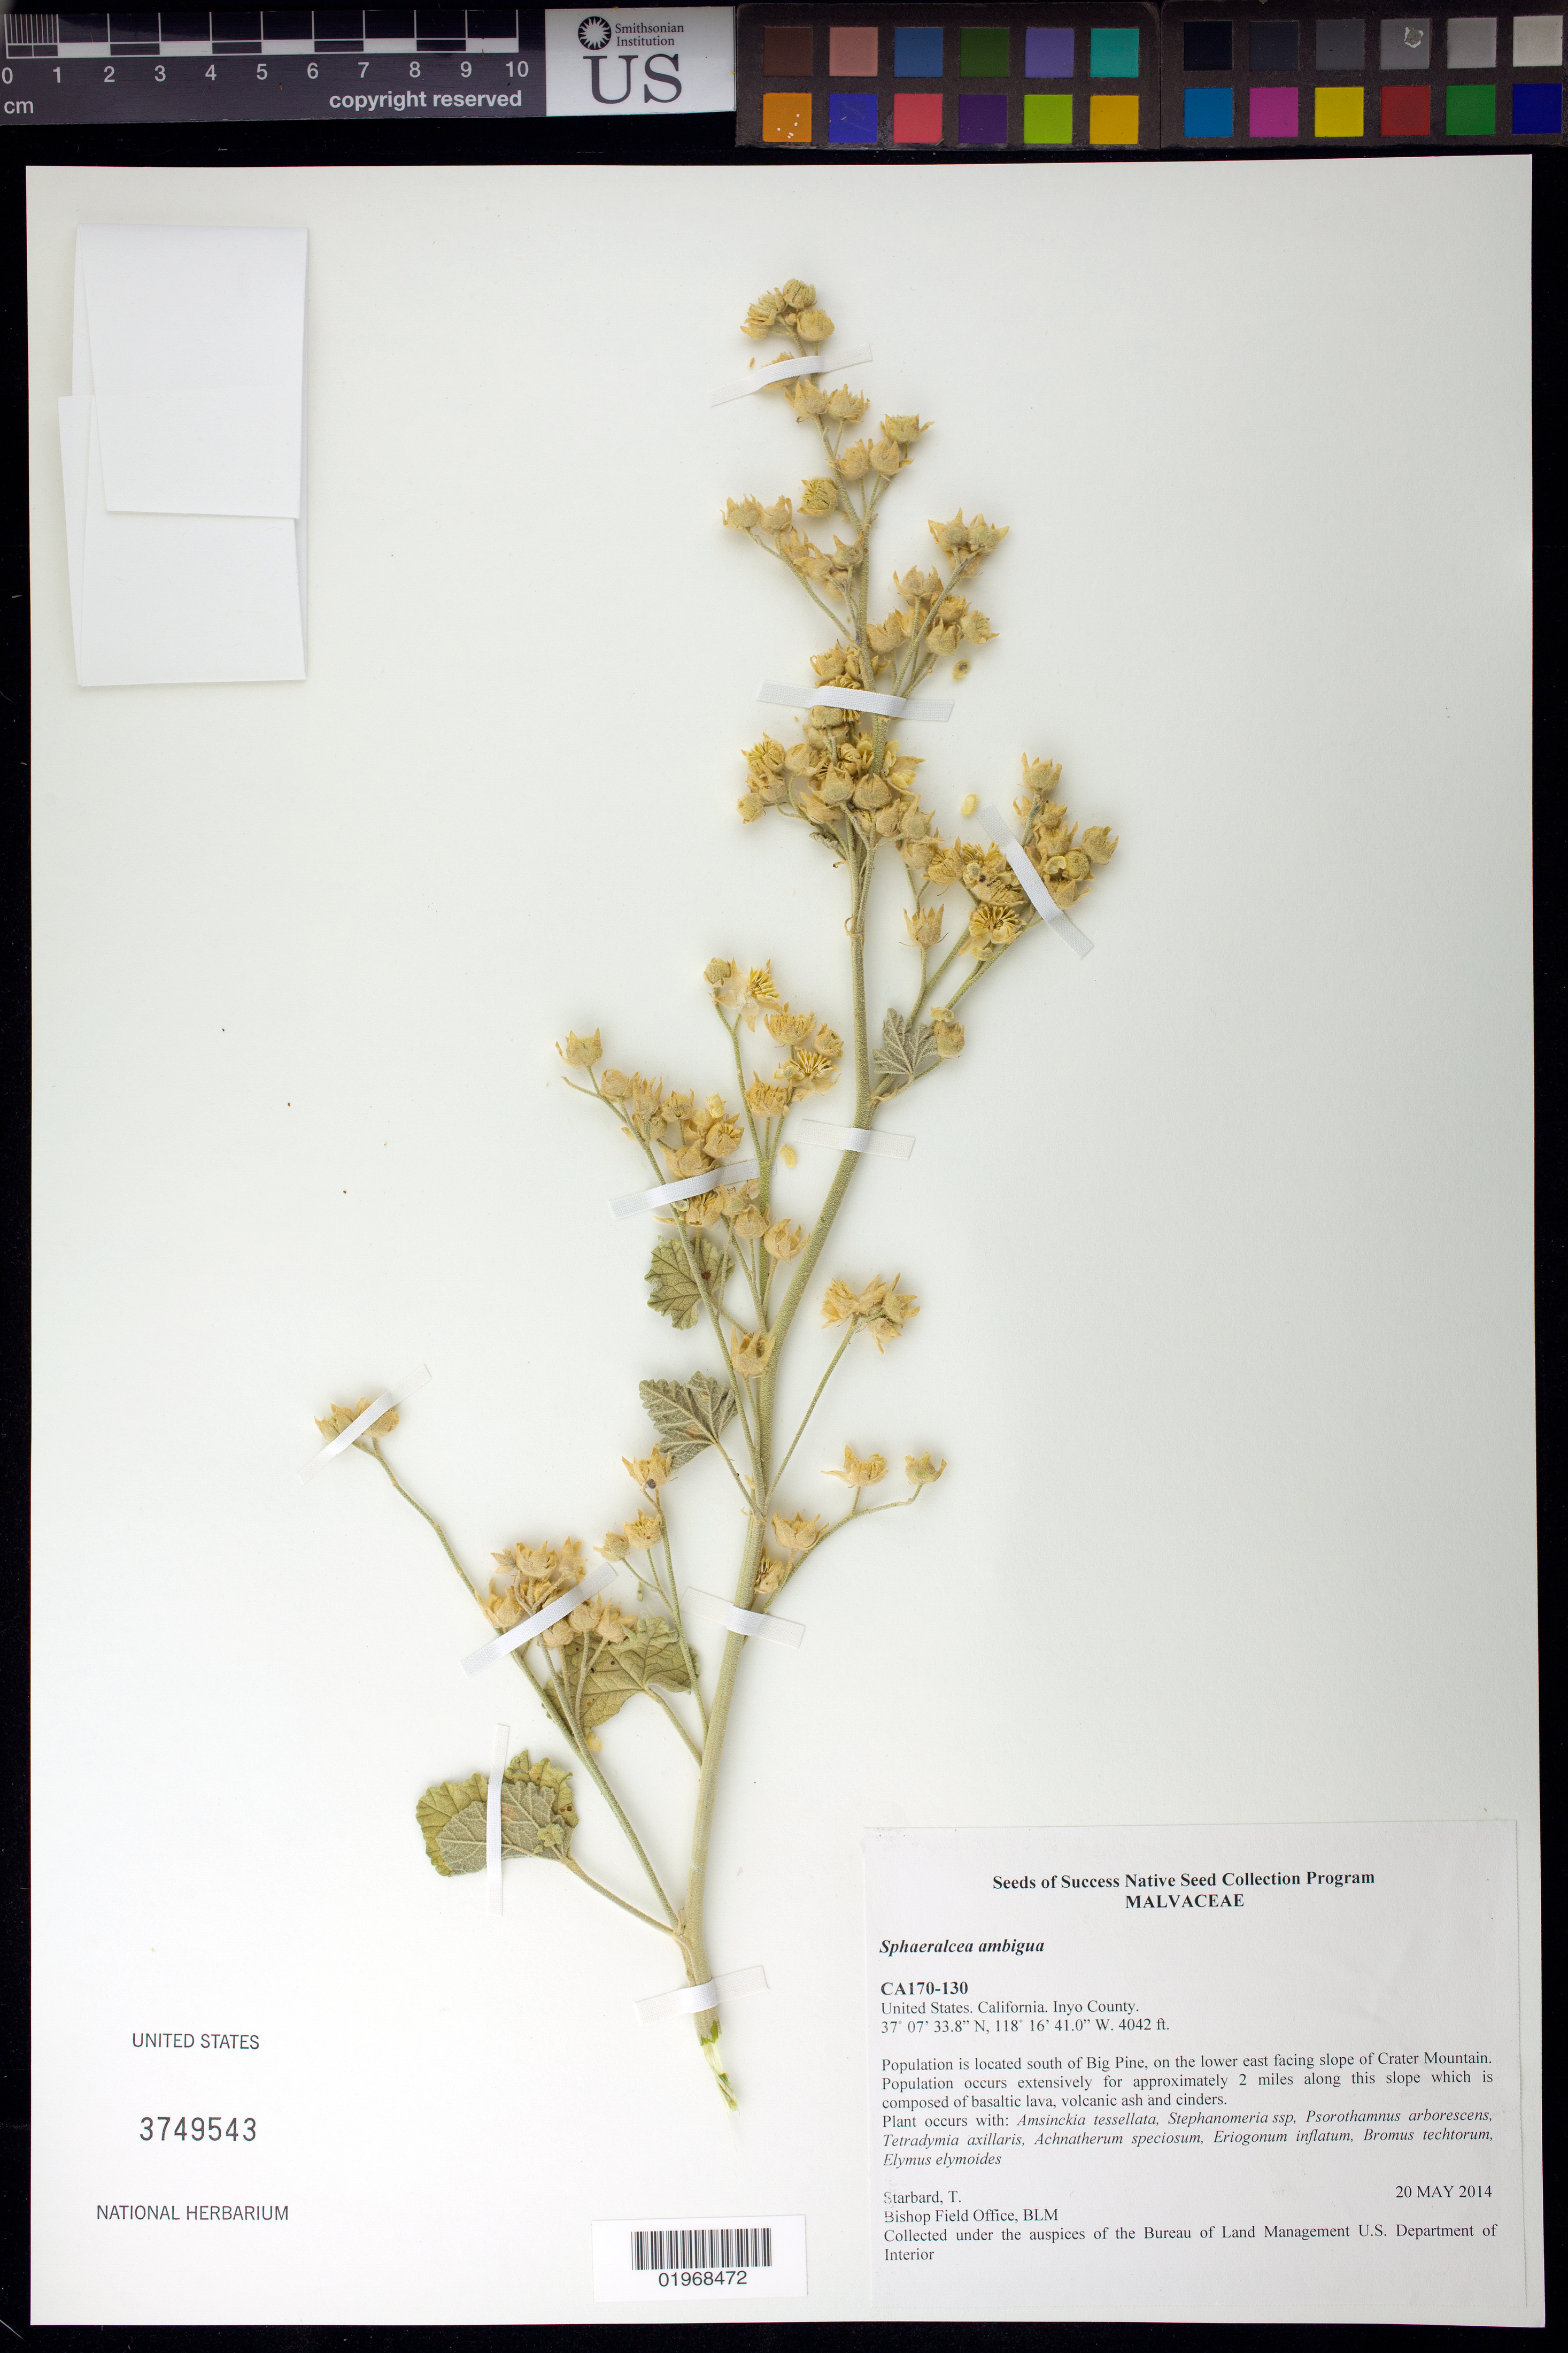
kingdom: Plantae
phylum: Tracheophyta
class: Magnoliopsida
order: Malvales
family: Malvaceae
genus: Sphaeralcea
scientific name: Sphaeralcea ambigua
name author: A. Gray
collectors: T. Starbard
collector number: CA170-130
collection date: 2014-05-20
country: United States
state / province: California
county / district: Inyo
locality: S of Big Pine, lower east facing slope of Crater Mtn.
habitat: Basaltic lava, volcanic ash and cinders. With Tetradymia axillaris, Bromus techtorum, Elymus elymoides, ect.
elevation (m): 1232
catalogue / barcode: US 3749543